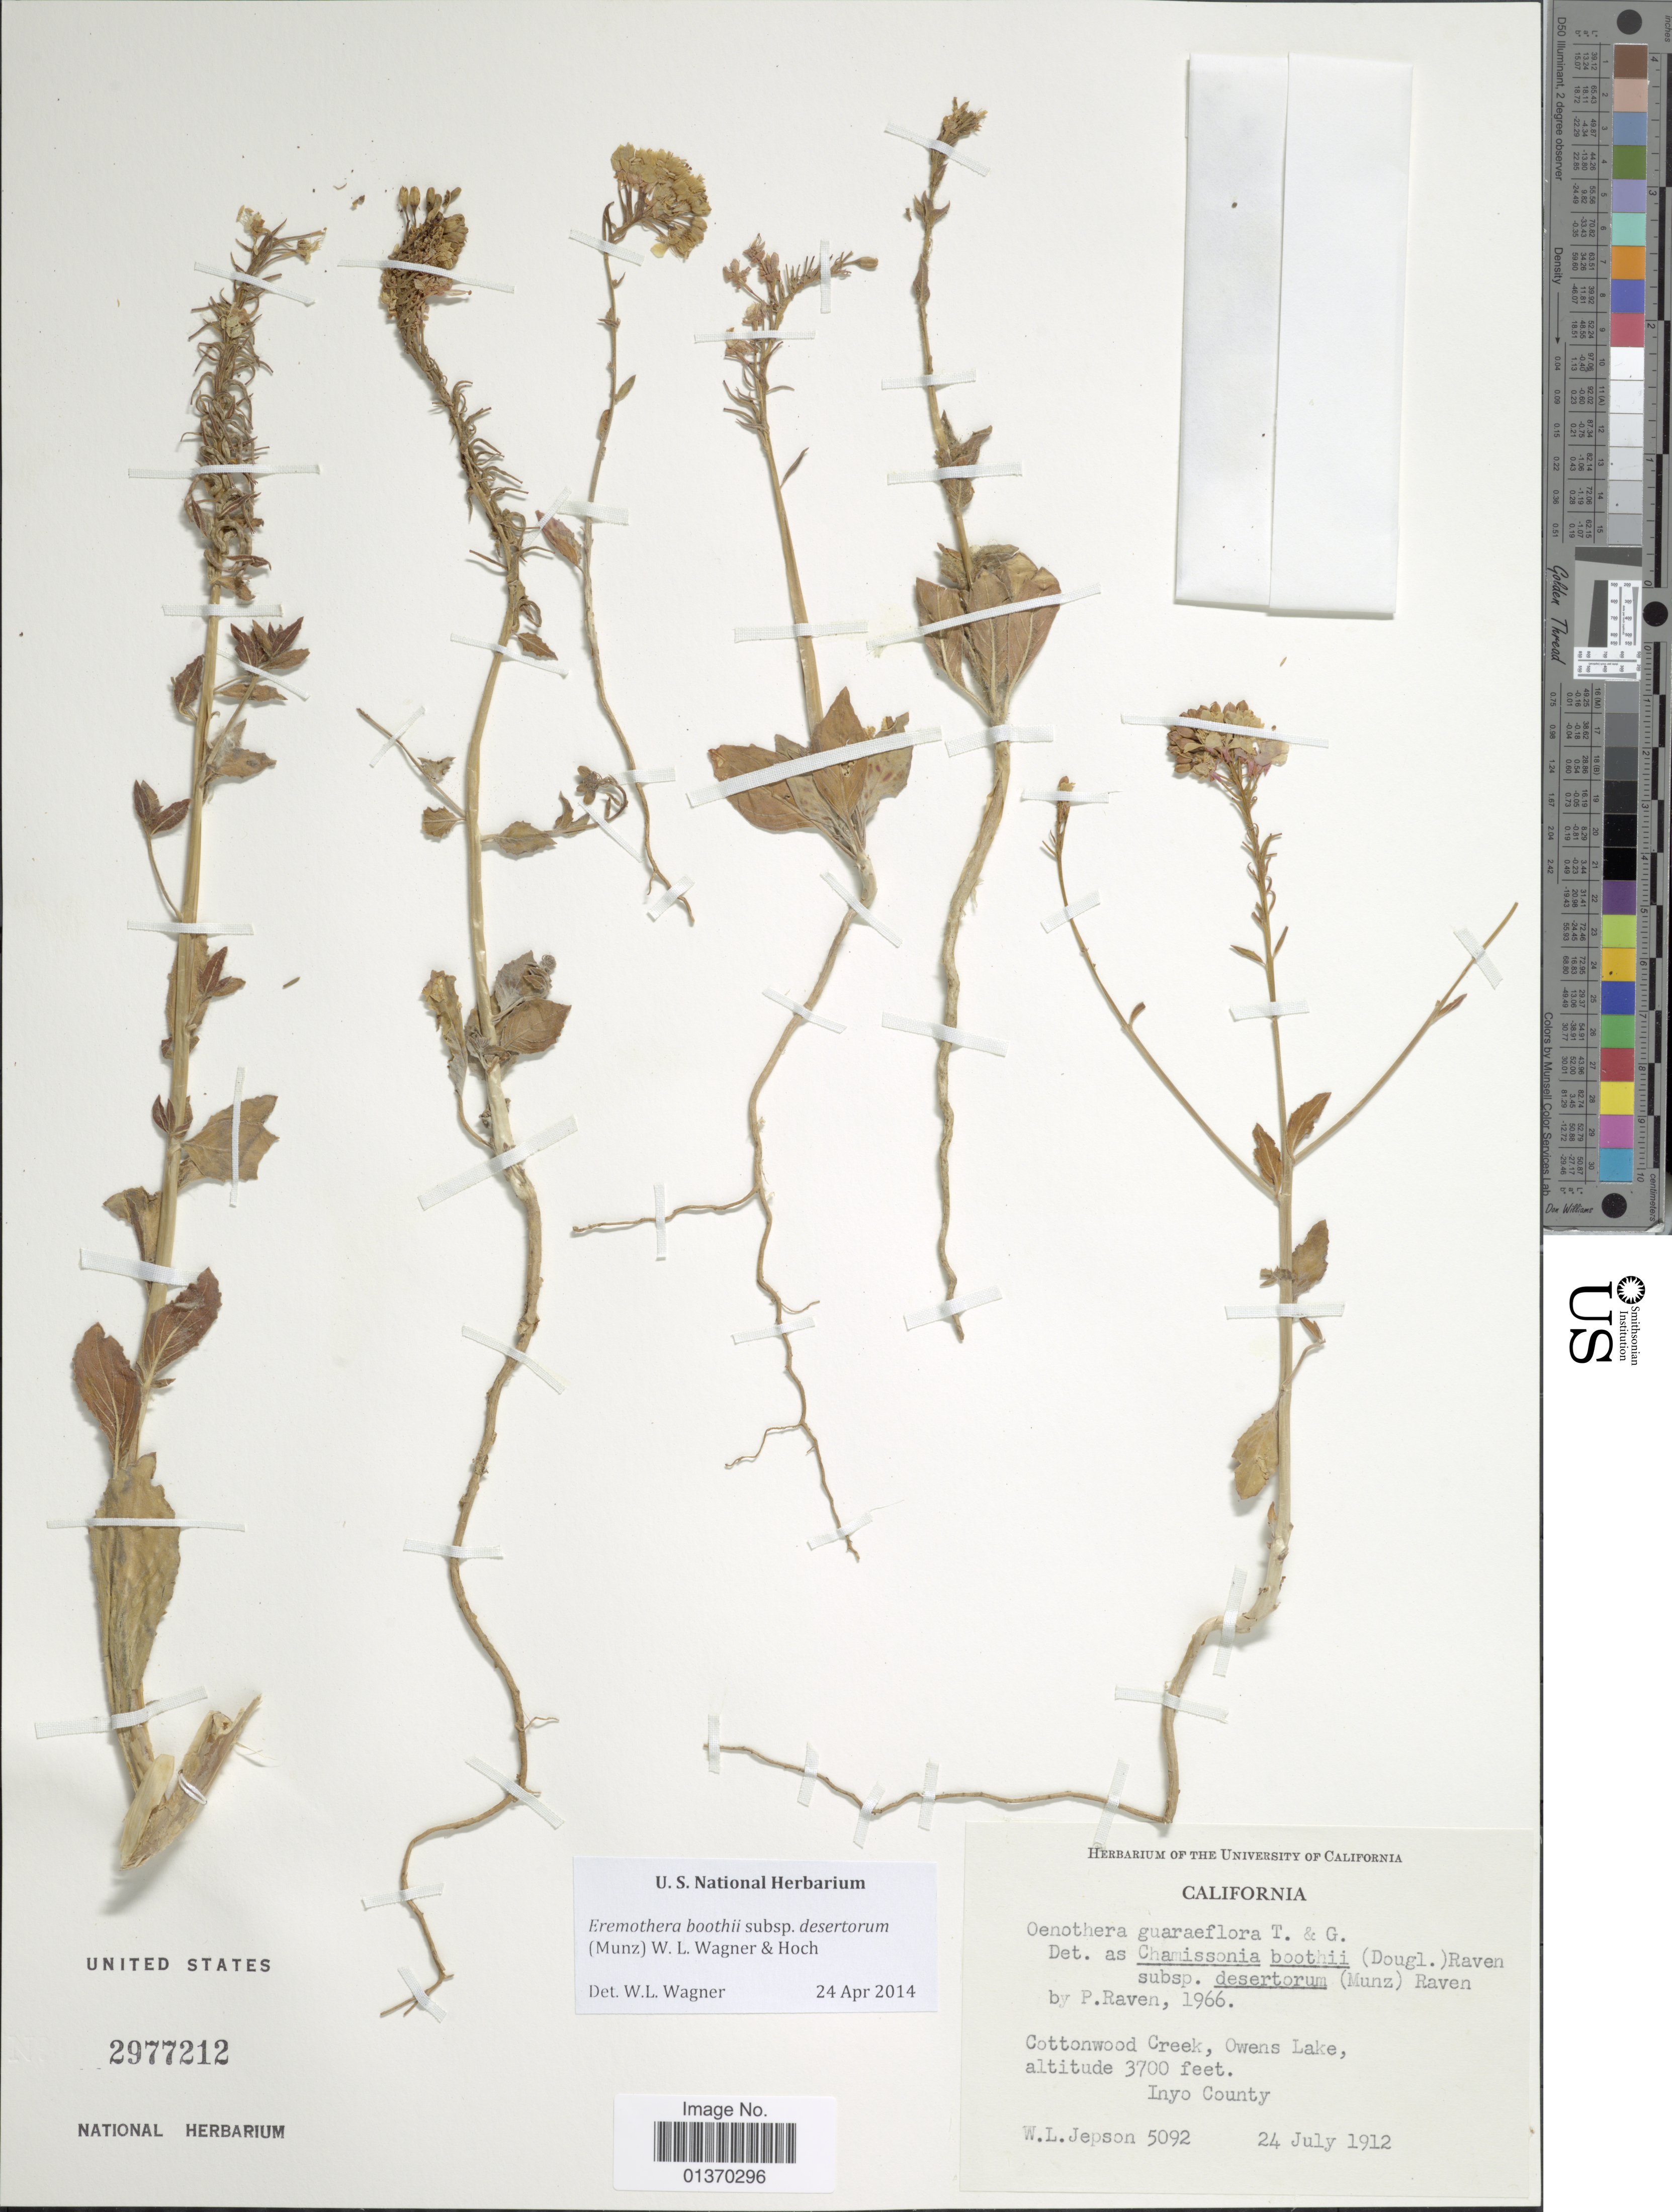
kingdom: Plantae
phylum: Tracheophyta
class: Magnoliopsida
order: Myrtales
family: Onagraceae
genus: Eremothera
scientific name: Eremothera boothii subsp. desertorum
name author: (Munz) W.L. Wagner & Hoch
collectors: W. L. Jepson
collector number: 5092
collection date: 1912-07-24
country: United States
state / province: California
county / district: Inyo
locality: Cottonwood Creek, Owens Lake, Inyo County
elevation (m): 1128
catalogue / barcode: US 2977212